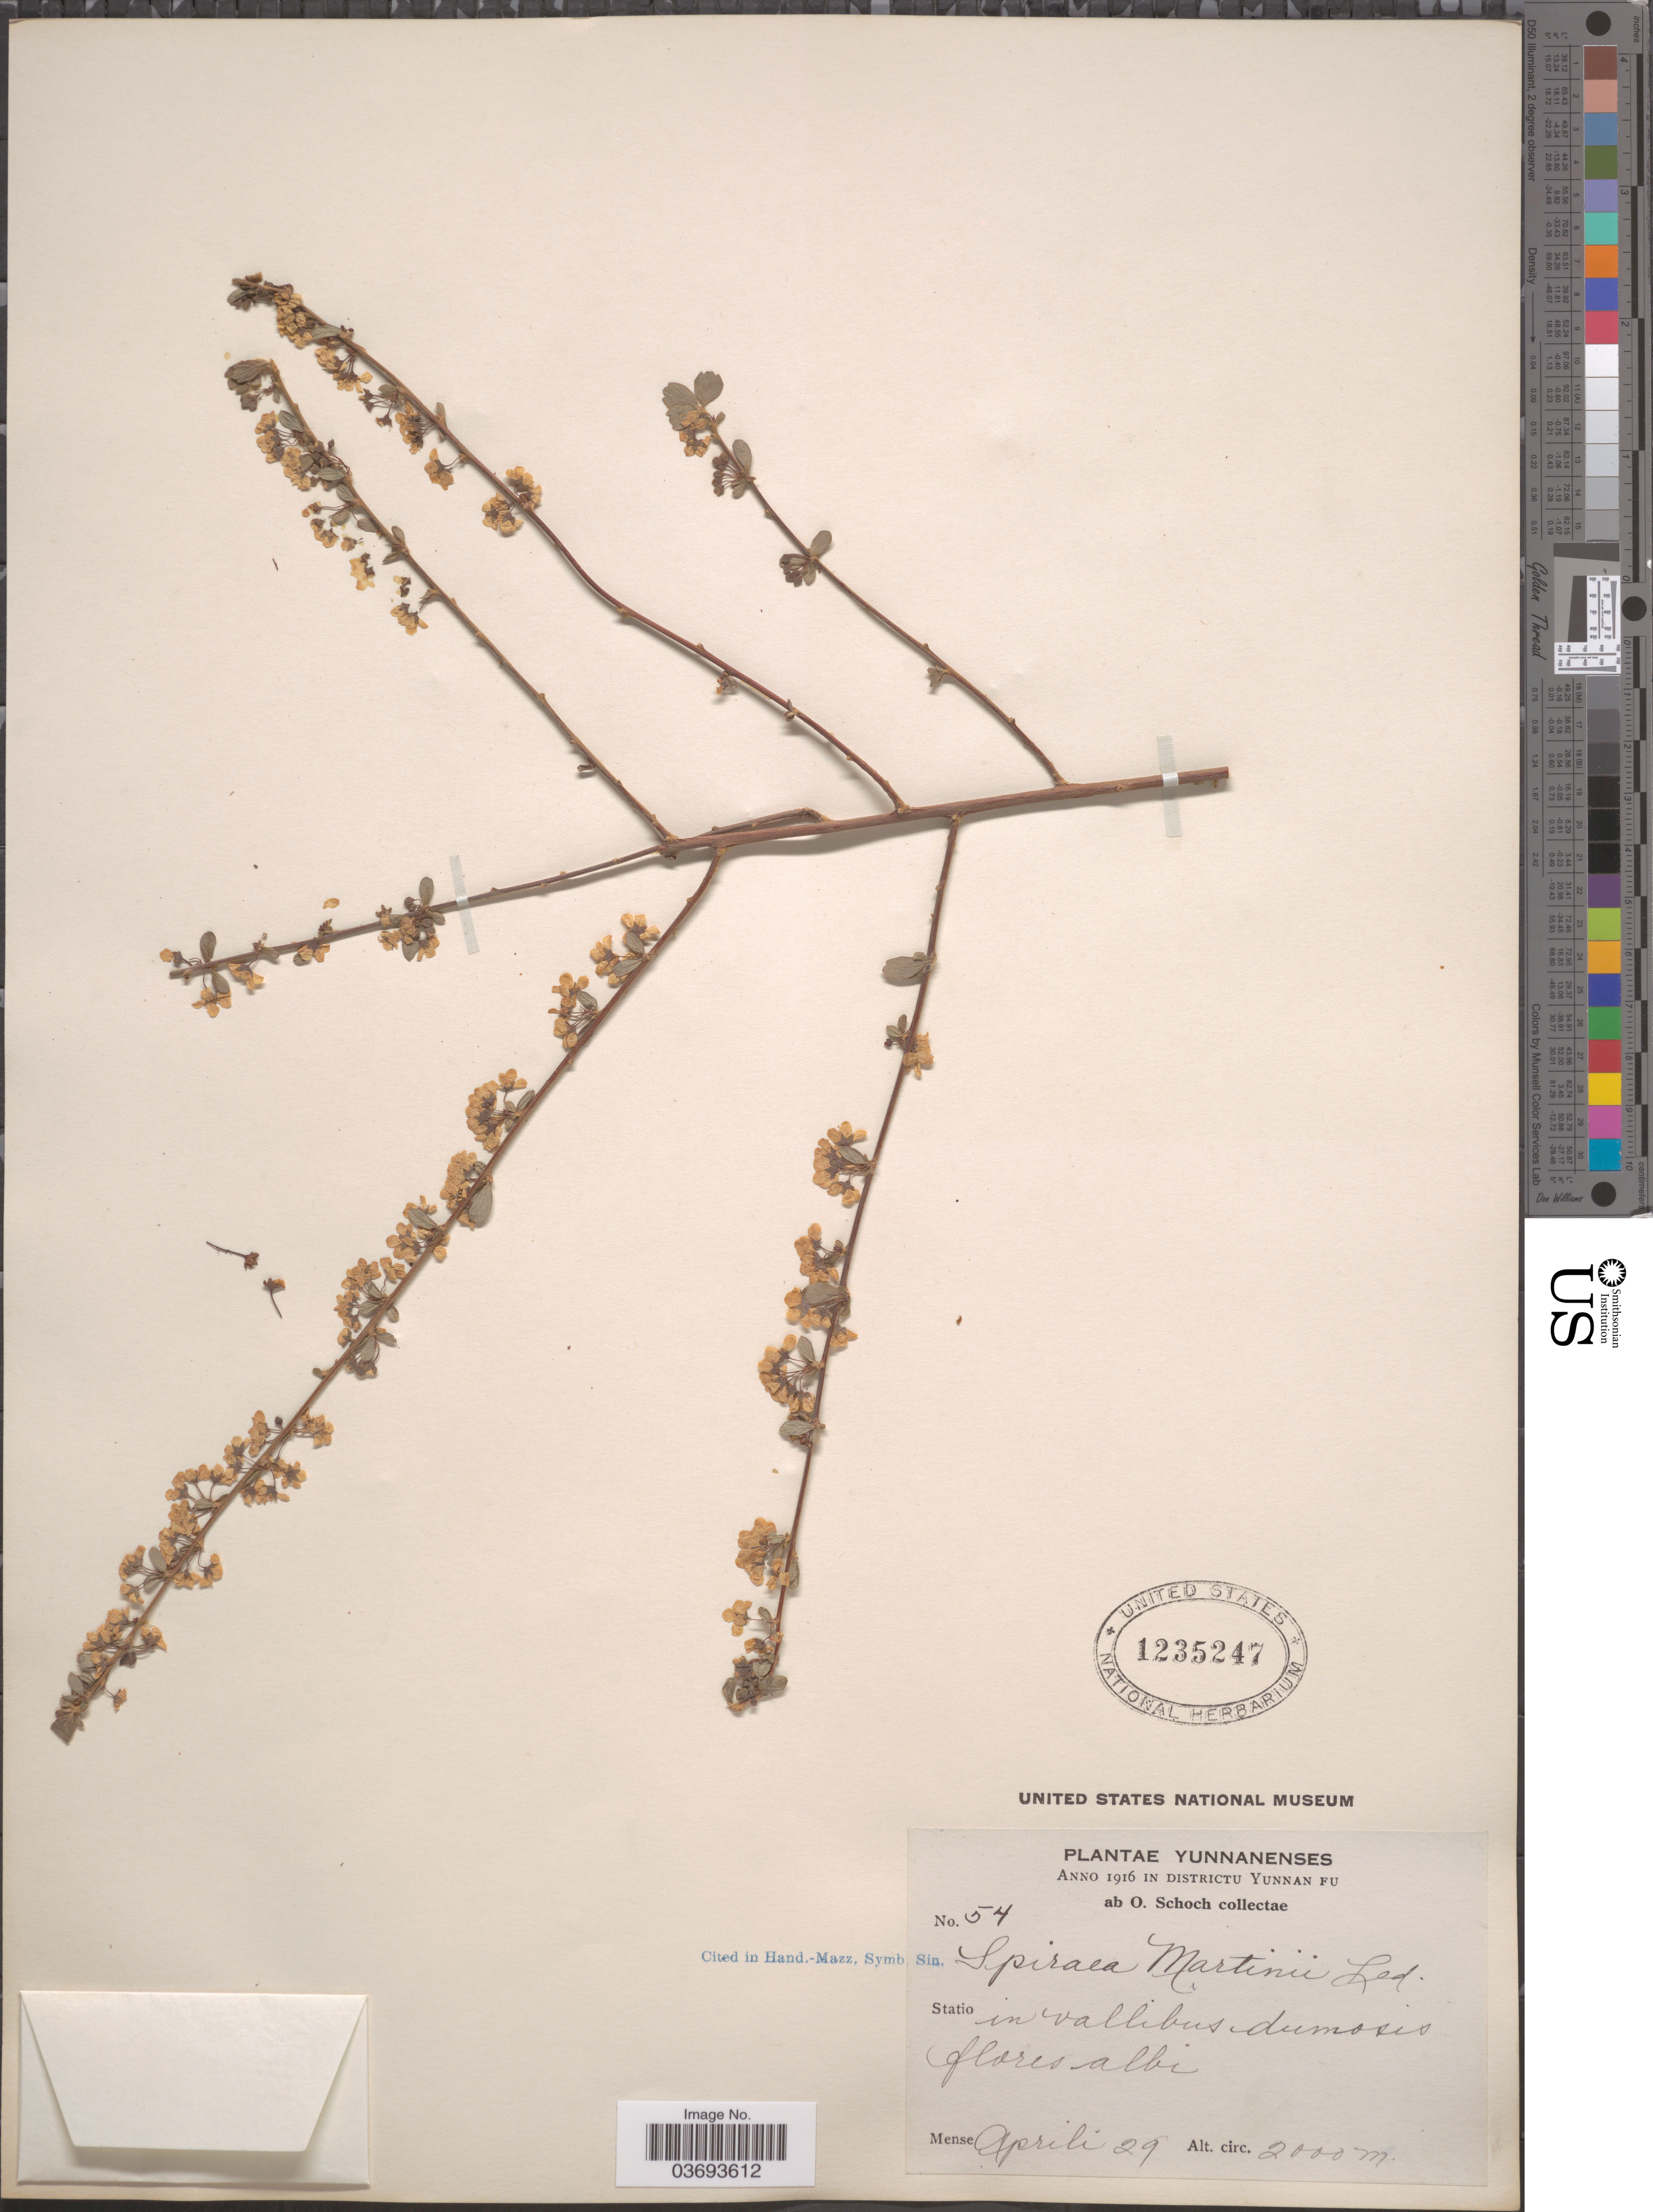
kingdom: Plantae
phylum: Tracheophyta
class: Magnoliopsida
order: Rosales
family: Rosaceae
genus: Spiraea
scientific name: Spiraea martinii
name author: H. Lév.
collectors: O. Schoch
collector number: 54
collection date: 1916-04-29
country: China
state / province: Yunnan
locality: Districtu Yunnan Fu. Statio in vallibus dumosis flores albi.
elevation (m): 2000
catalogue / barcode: US 1235247